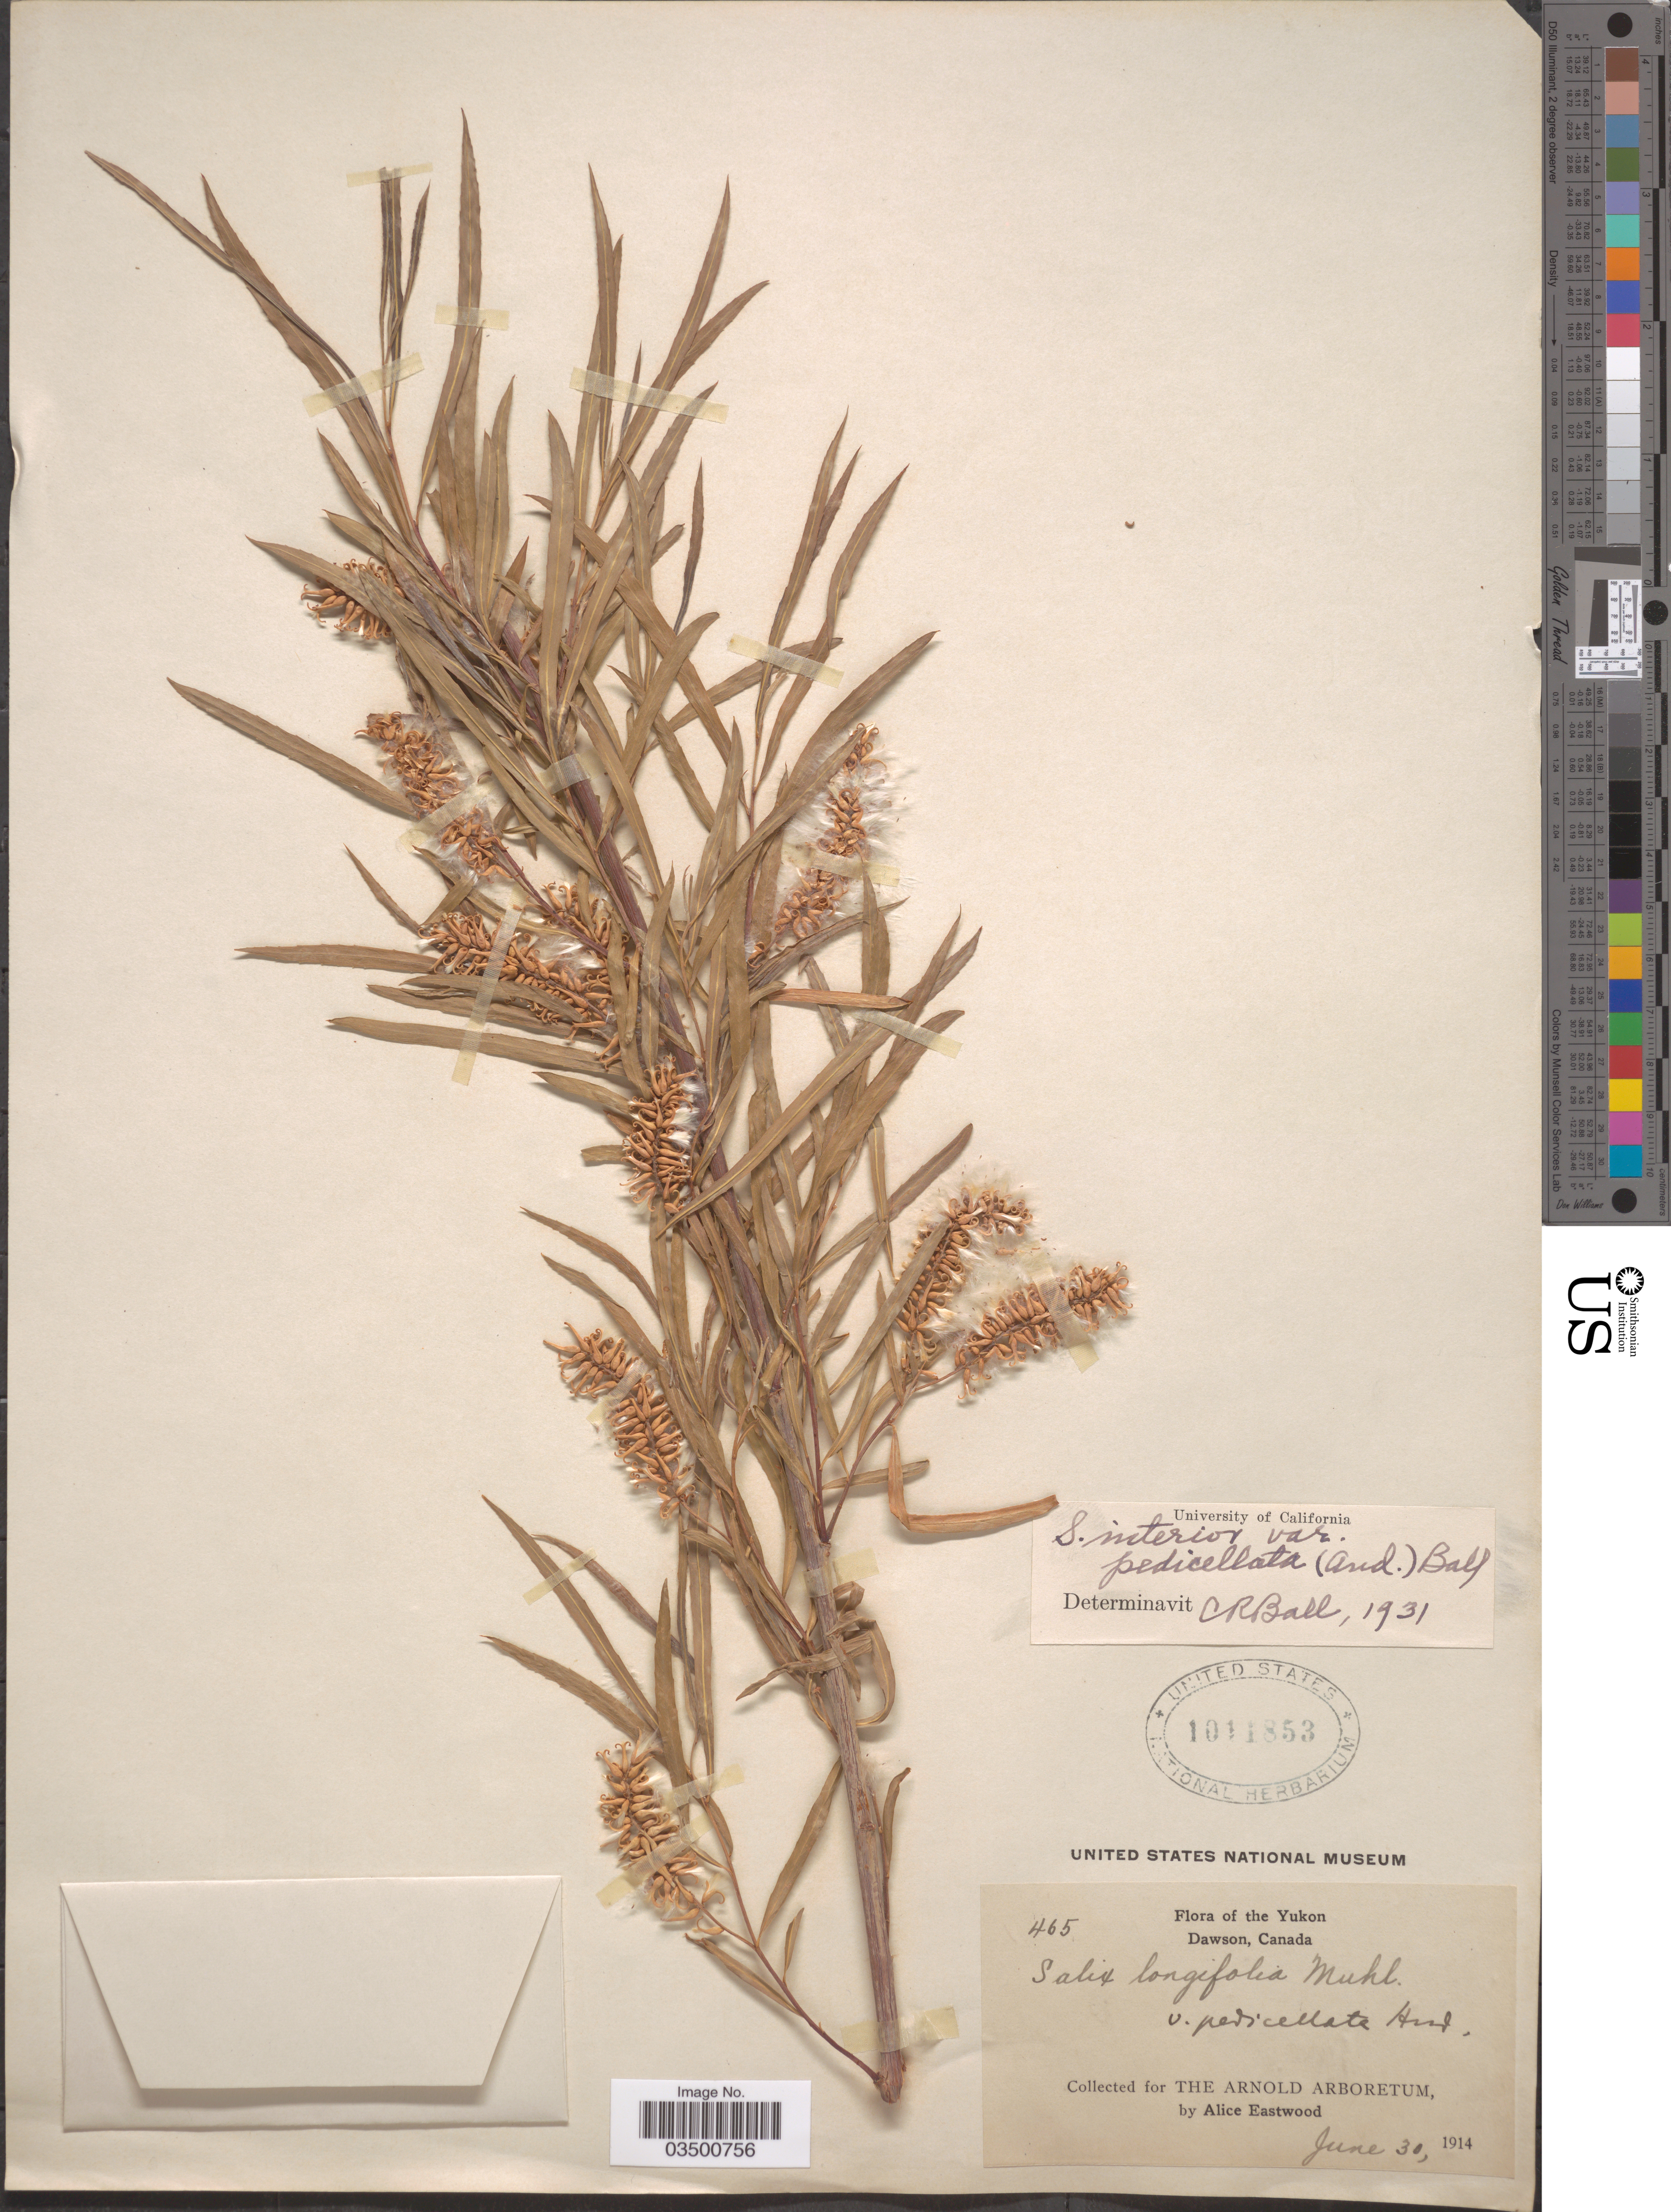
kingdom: Plantae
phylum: Tracheophyta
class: Magnoliopsida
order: Malpighiales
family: Salicaceae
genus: Salix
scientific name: Salix interior var. pedicellata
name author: (Andersson) C.R. Ball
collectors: A. Eastwood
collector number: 465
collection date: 1914-06-30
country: Canada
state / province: Yukon Territory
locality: The Yukon Dawson.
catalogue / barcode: US 1011853